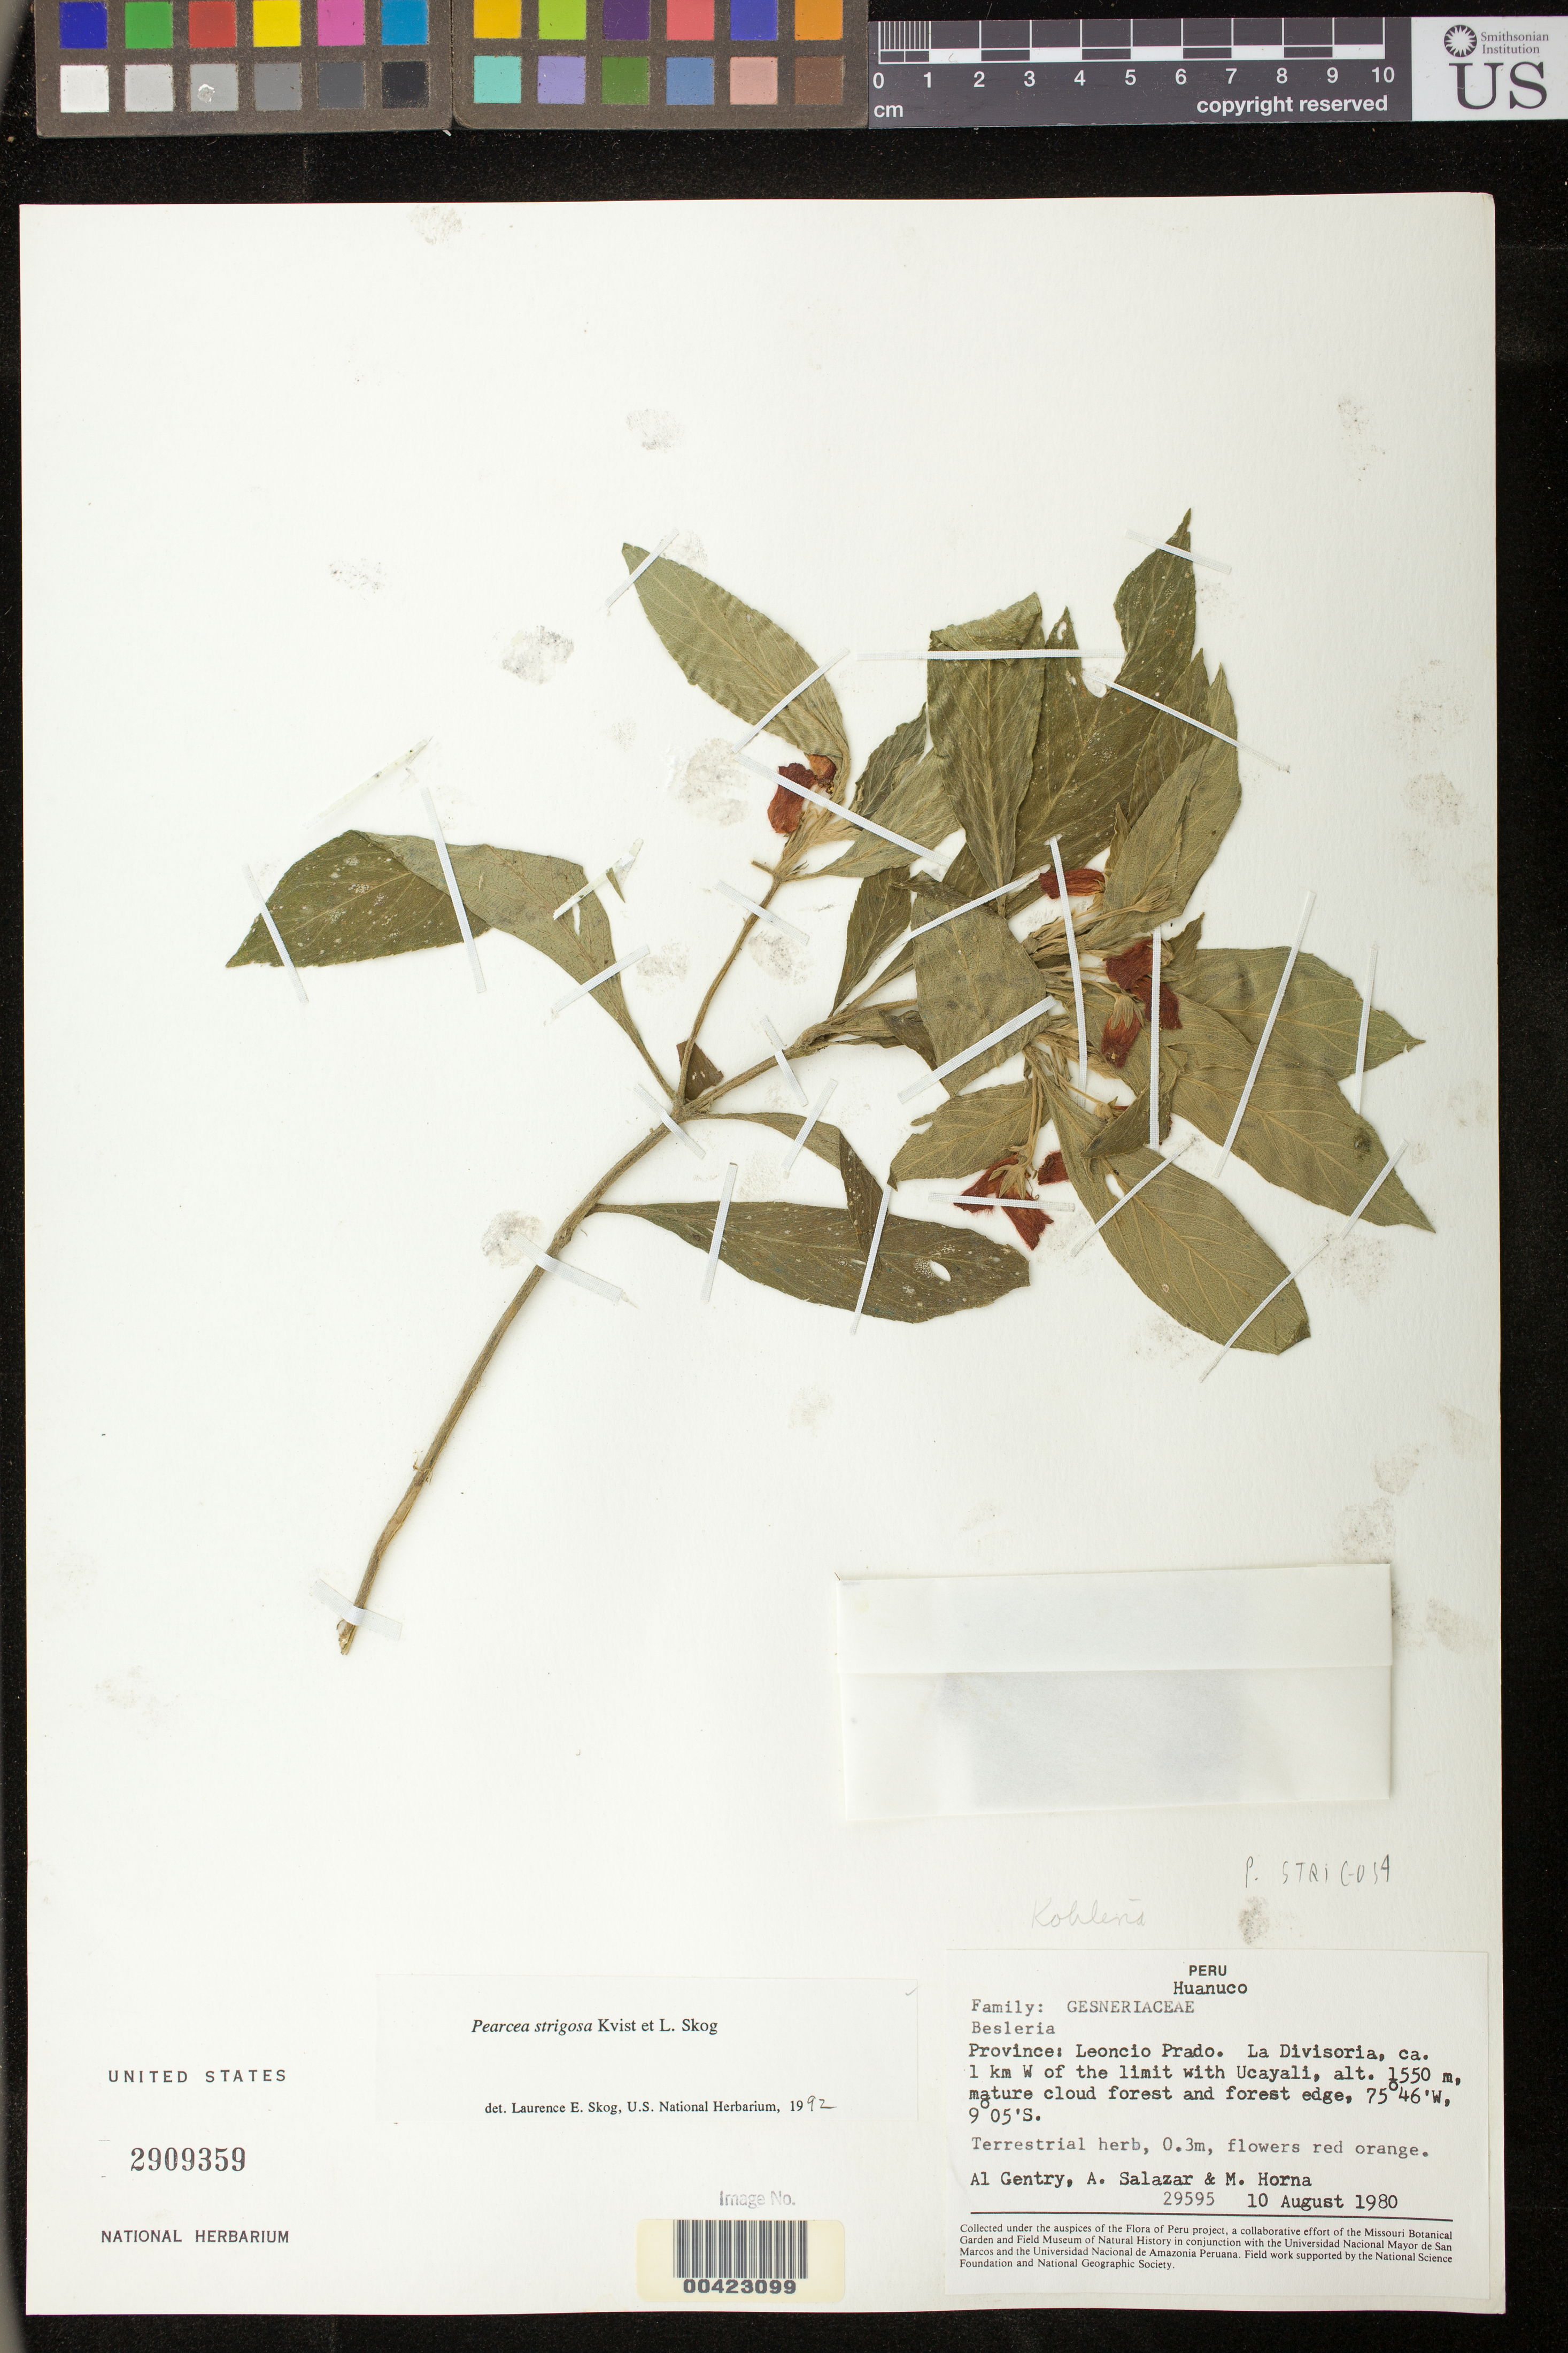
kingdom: Plantae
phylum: Tracheophyta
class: Magnoliopsida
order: Lamiales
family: Gesneriaceae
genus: Pearcea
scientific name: Pearcea strigosa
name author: L.P. Kvist & L.E. Skog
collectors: A. H. Gentry, A. Salazar & M. Horna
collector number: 29595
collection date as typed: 10 Aug 1980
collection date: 1980-08-10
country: Peru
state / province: Huánuco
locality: Leoncio Prado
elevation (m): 1550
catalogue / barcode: US 2909359